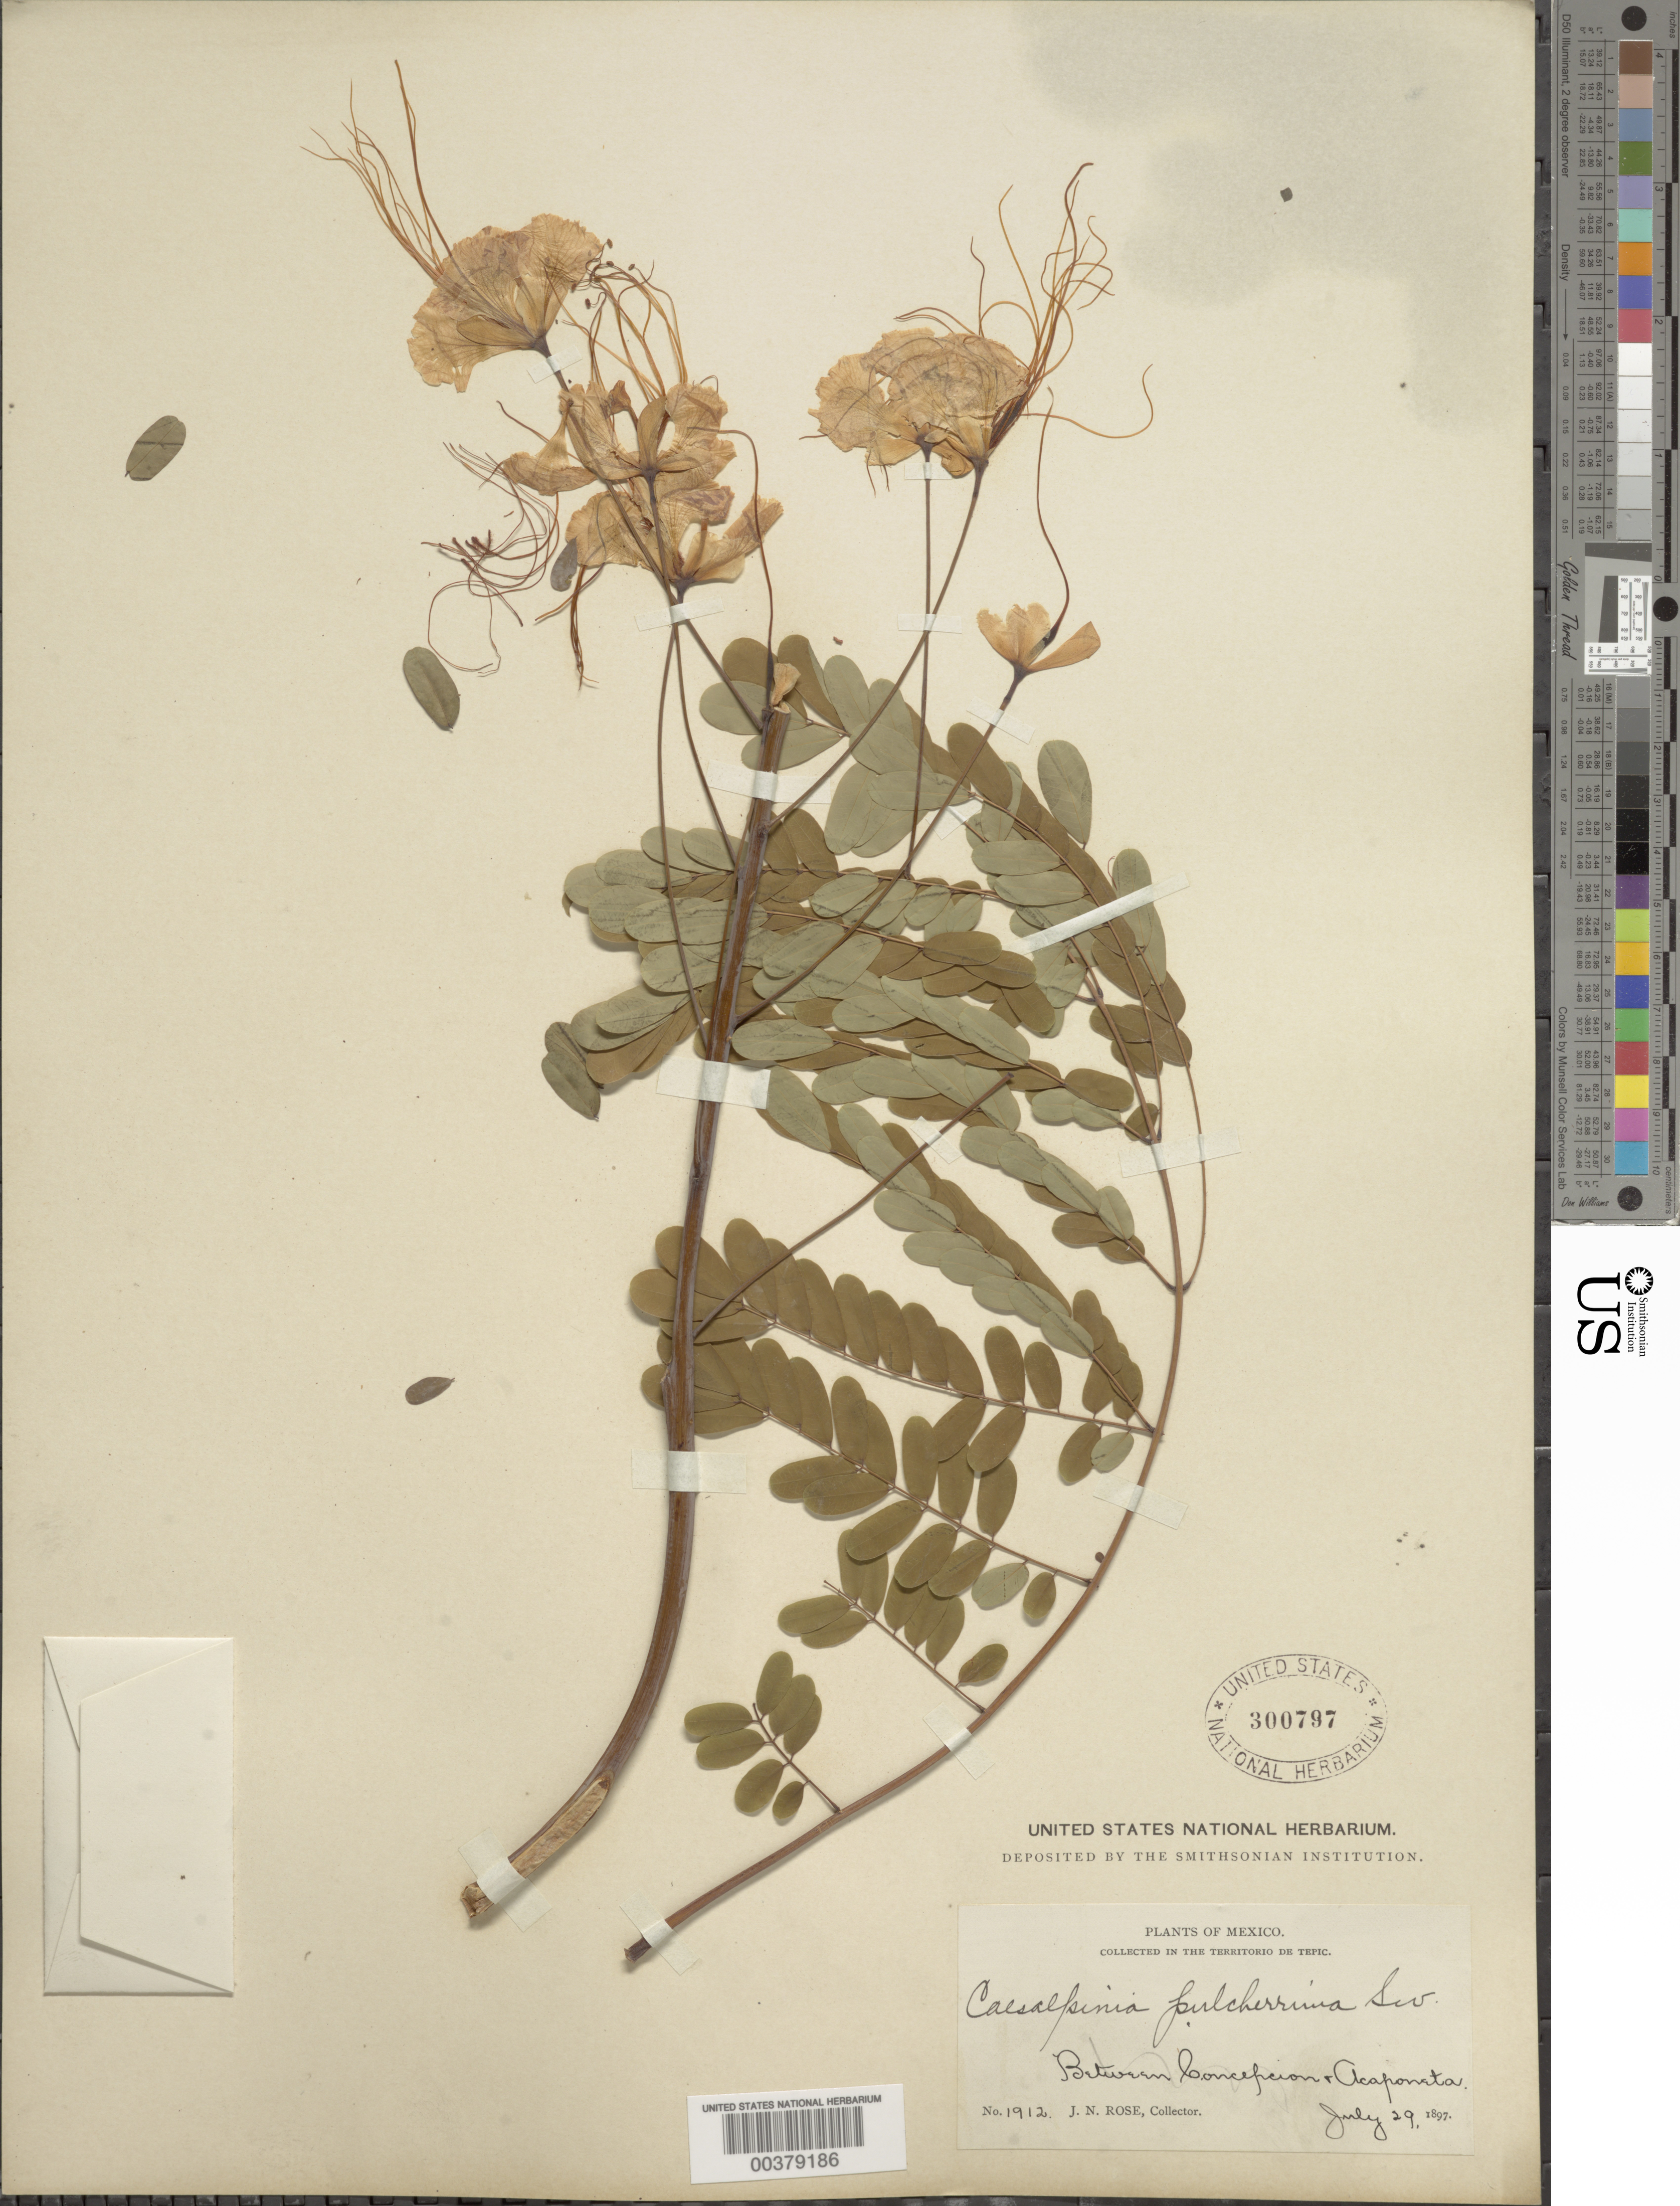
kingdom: Plantae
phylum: Tracheophyta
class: Magnoliopsida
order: Fabales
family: Fabaceae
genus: Caesalpinia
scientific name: Caesalpinia pulcherrima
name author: (L.) Sw.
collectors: J. N. Rose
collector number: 1912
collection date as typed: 29 Jul 1897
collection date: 1897-07-29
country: Mexico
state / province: Nayarit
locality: Acaponita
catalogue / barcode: US 300797